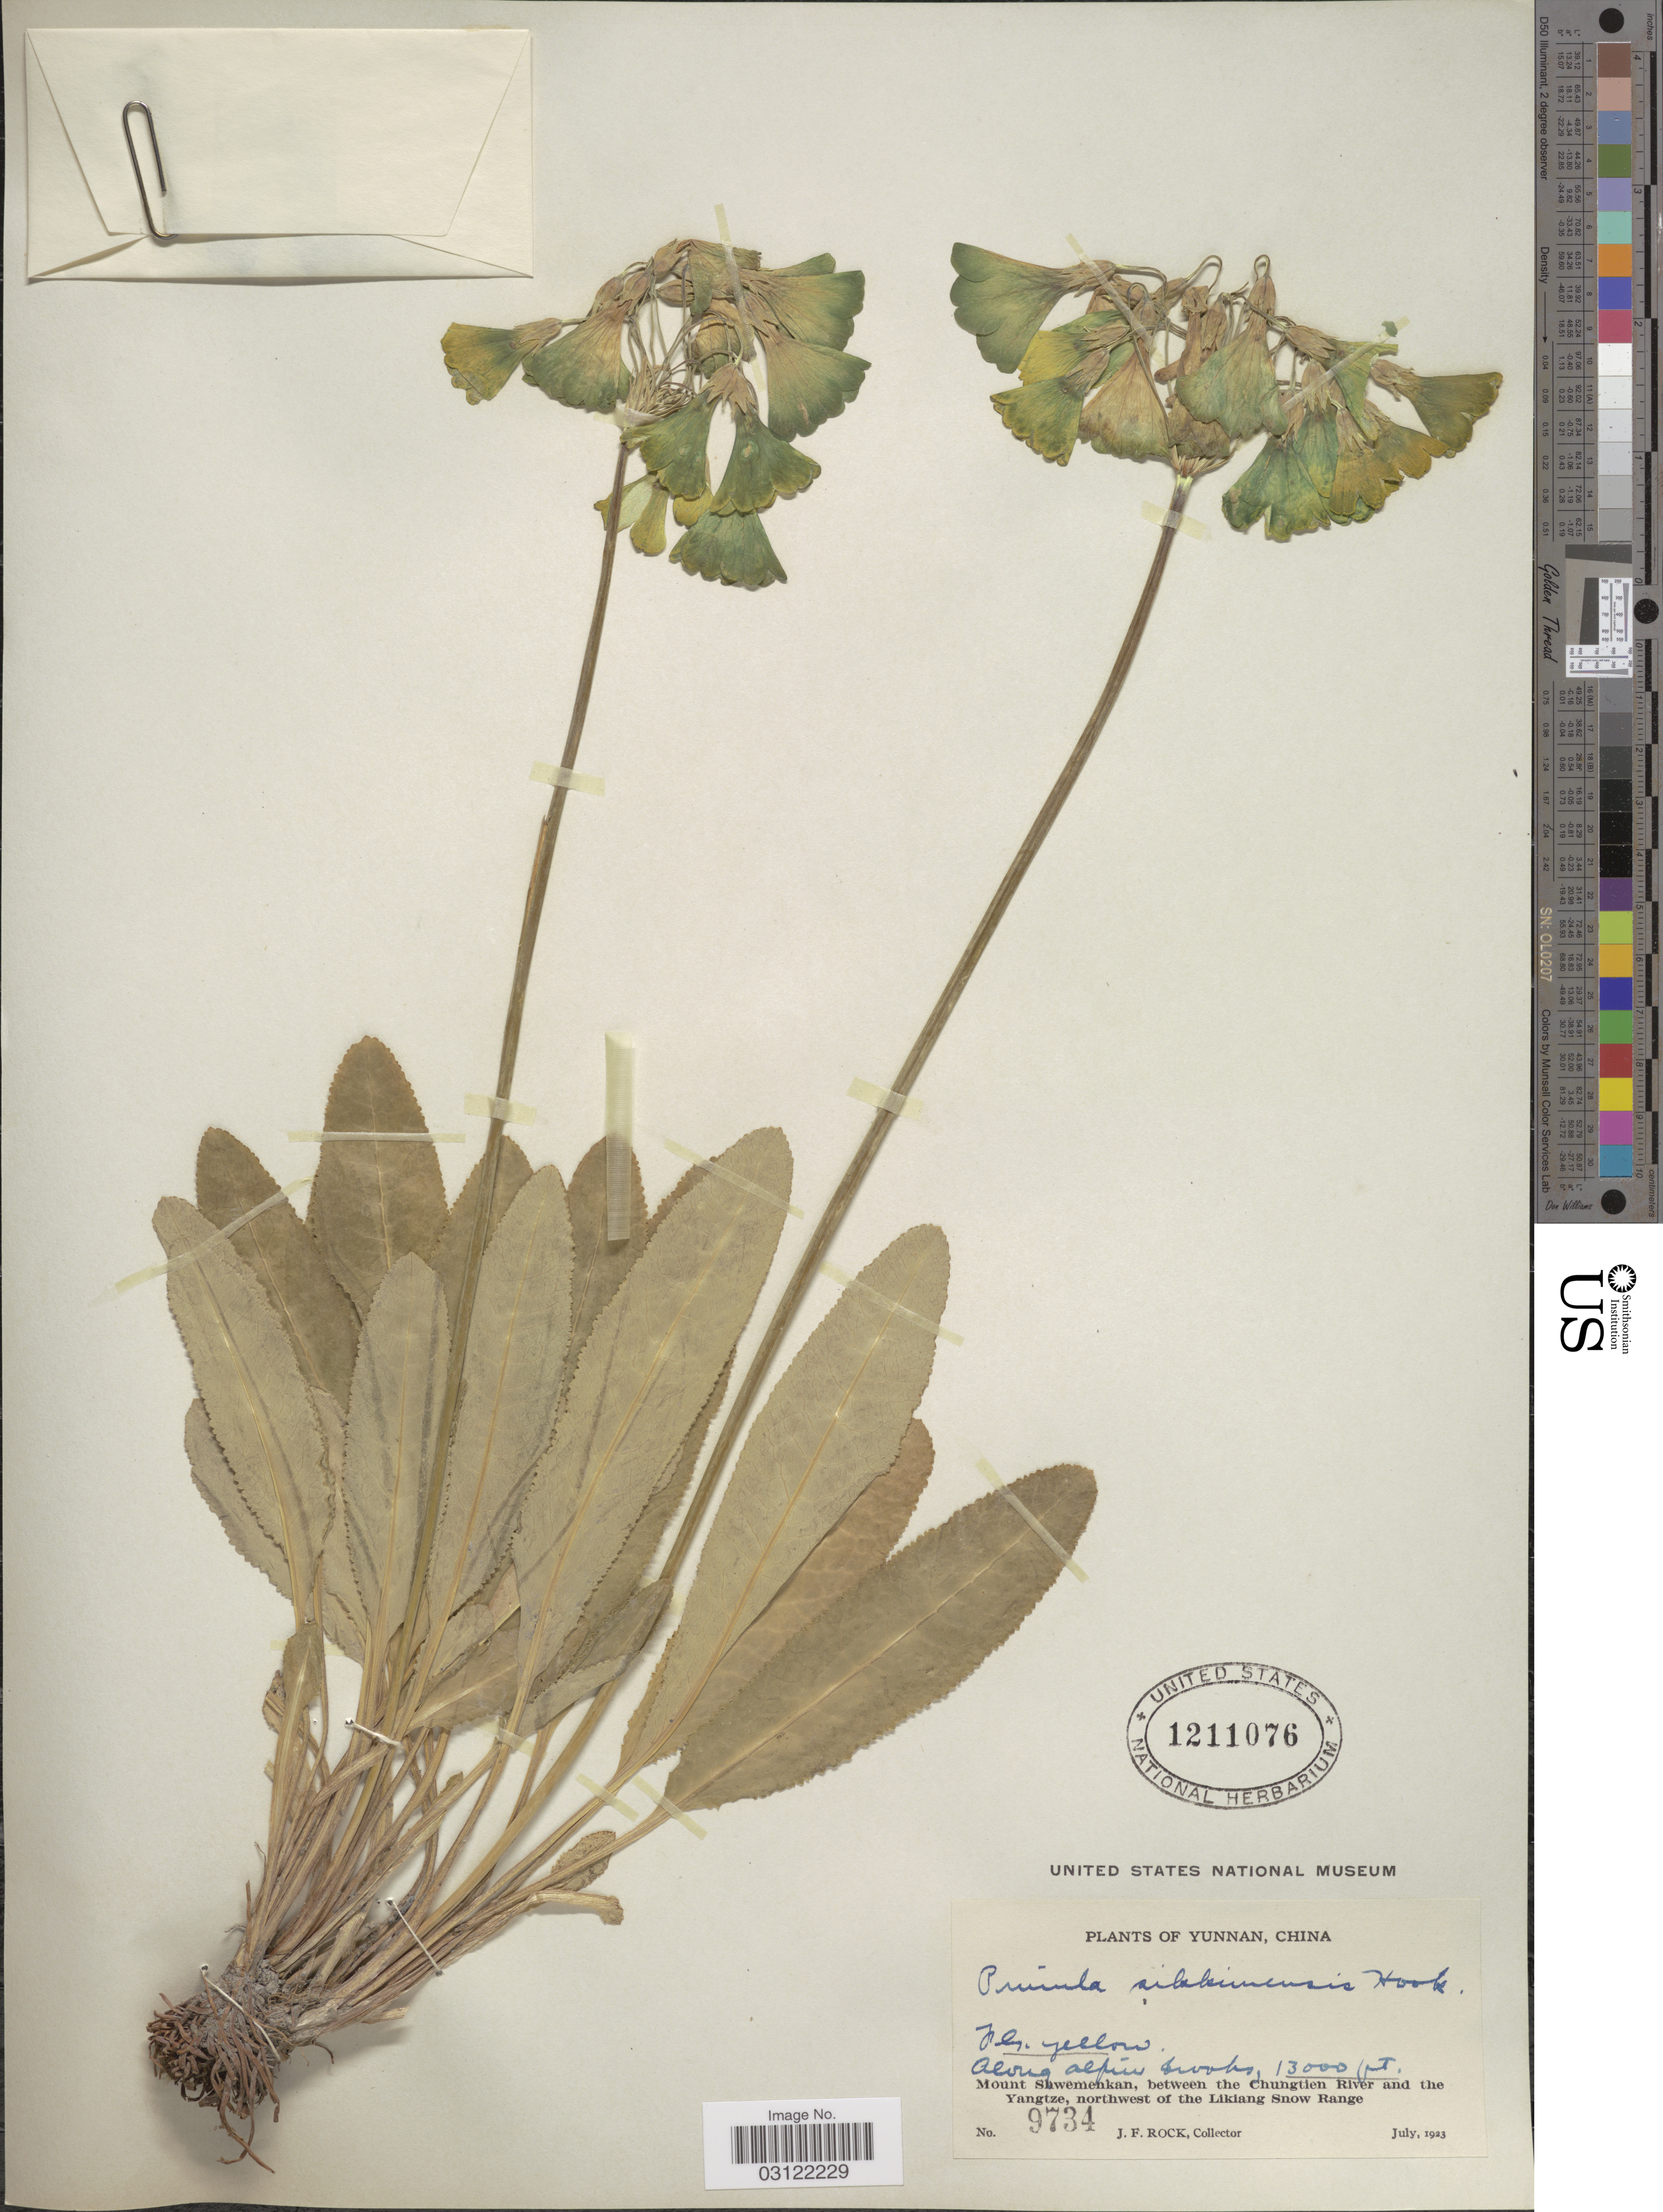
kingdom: Plantae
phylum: Tracheophyta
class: Magnoliopsida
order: Ericales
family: Primulaceae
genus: Primula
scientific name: Primula sikkimensis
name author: Hook.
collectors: J. Rock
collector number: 9734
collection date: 1923-07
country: China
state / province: Yunnan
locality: Mount Shwemenkan, between the Chungtien River and the Yangtze, northwest of the Likiang Snow Range.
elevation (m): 3962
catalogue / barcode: US 1211076